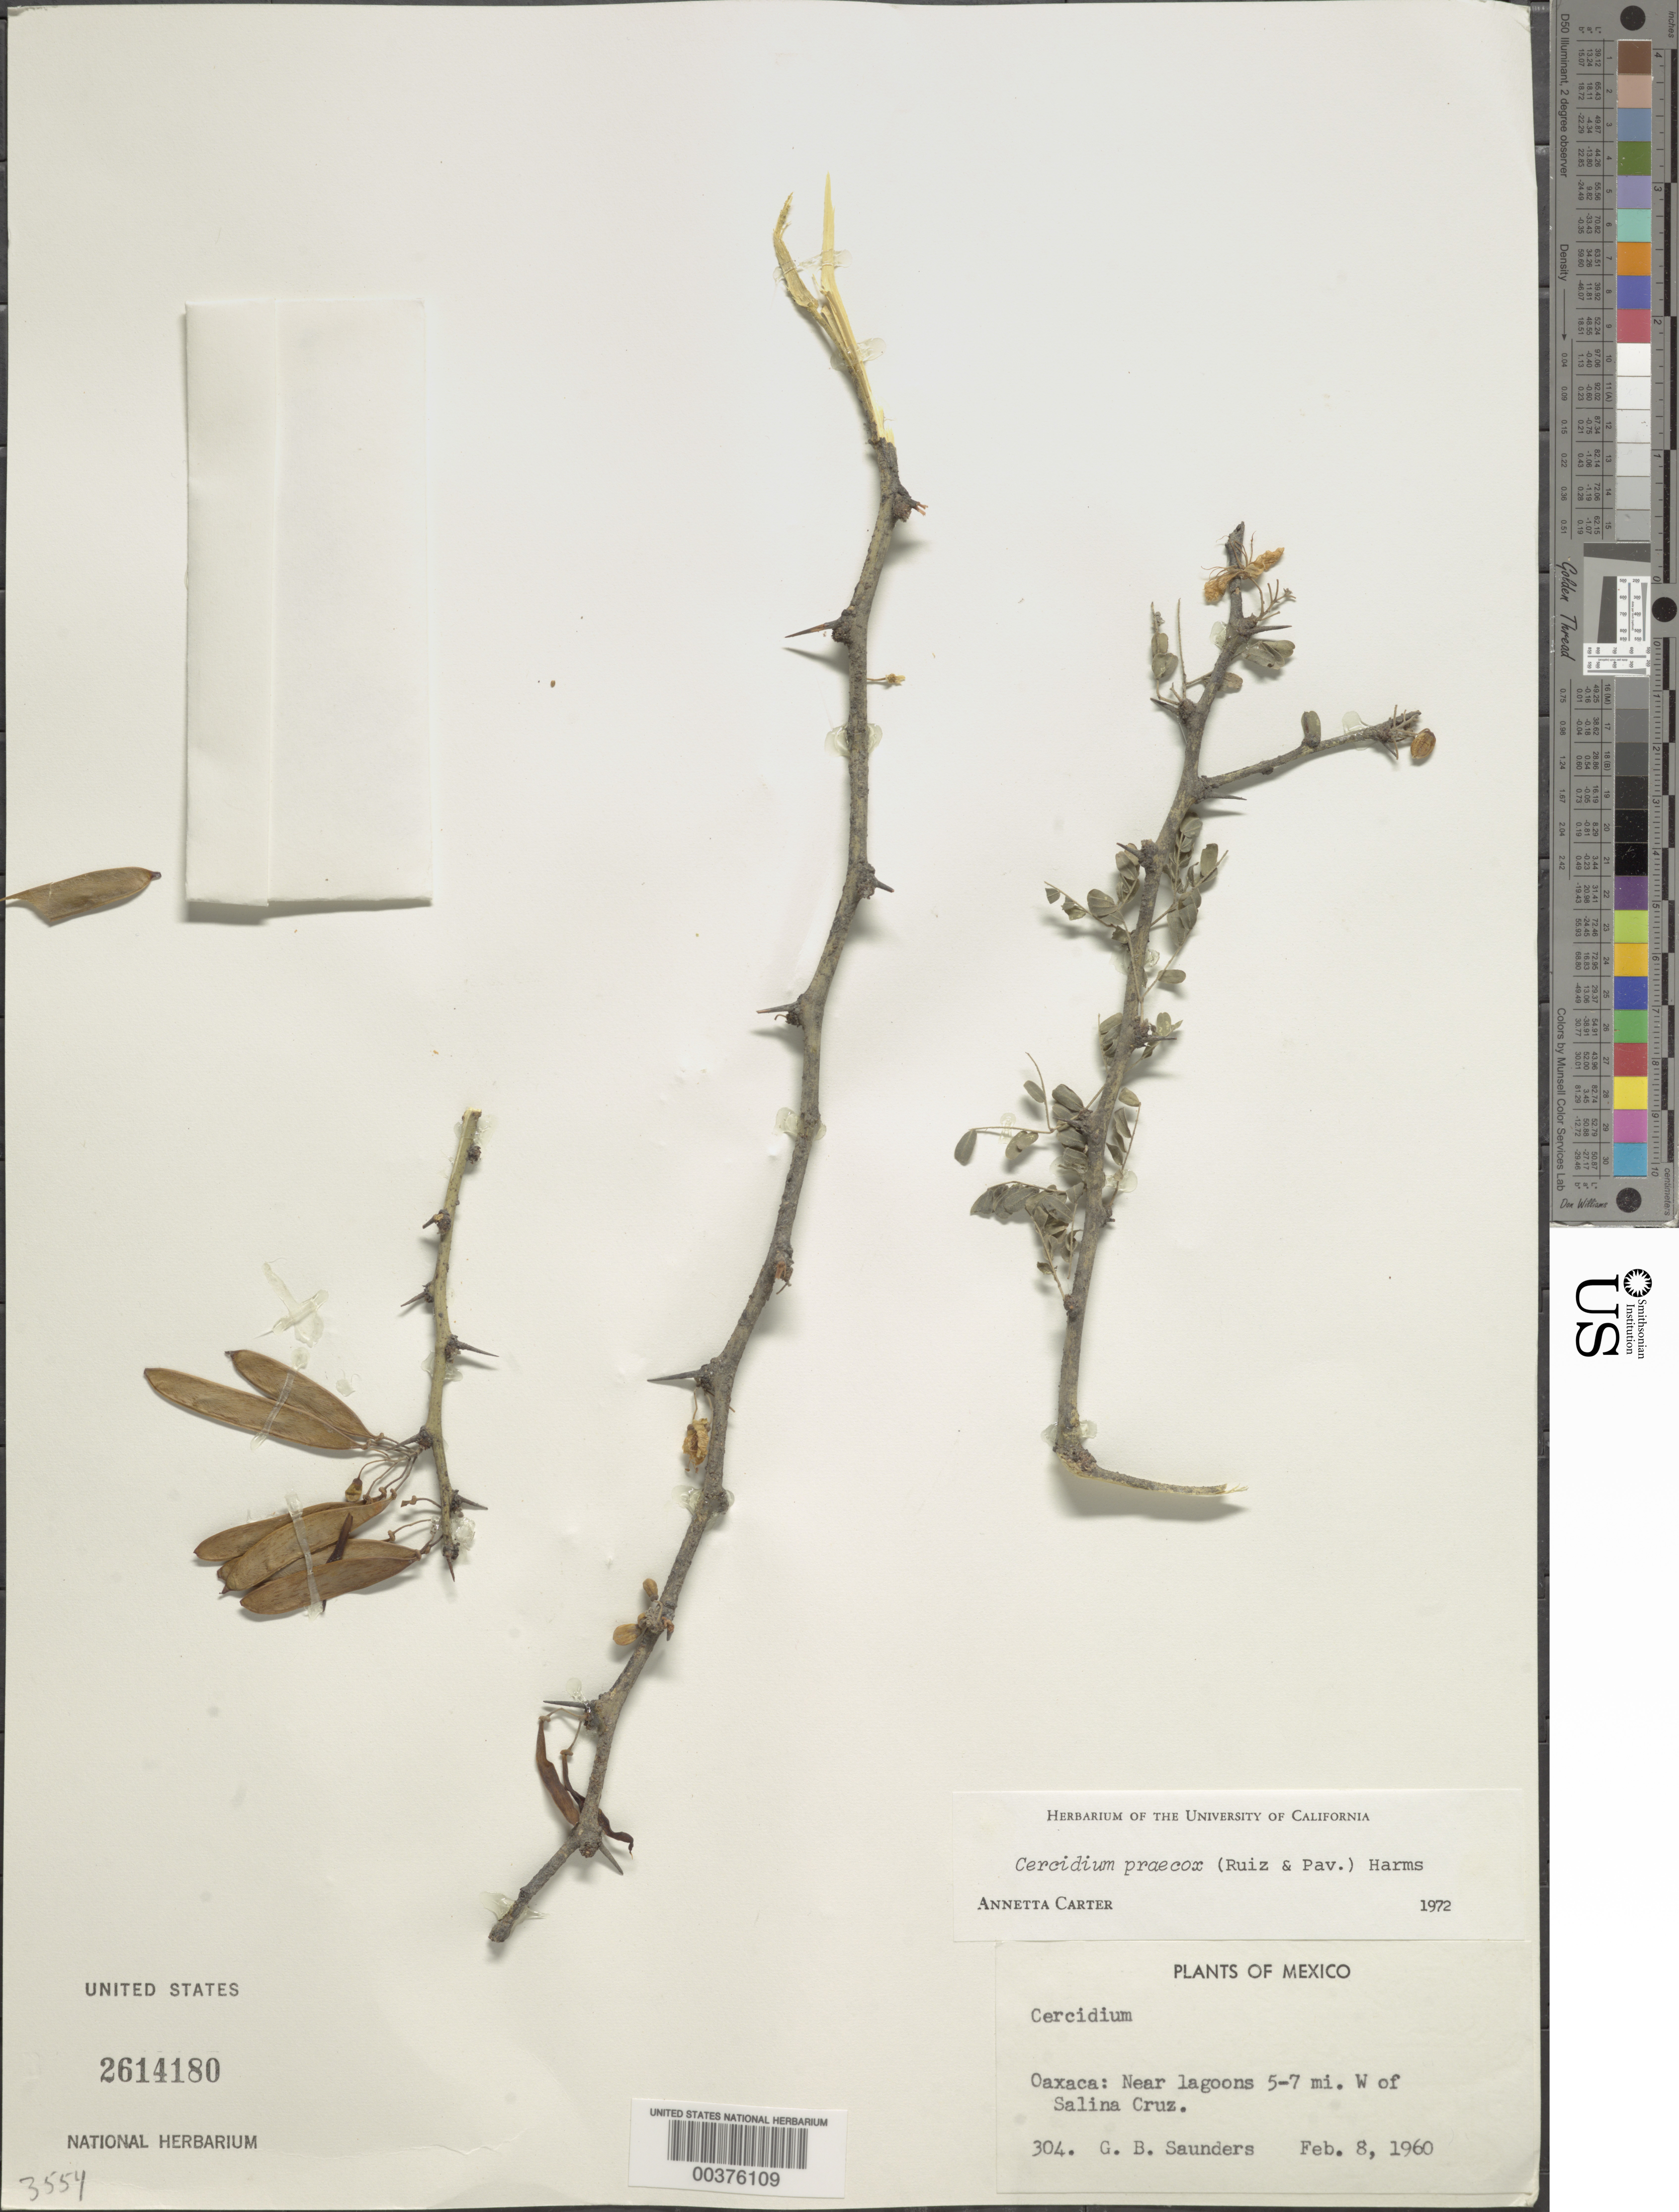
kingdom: Plantae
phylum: Tracheophyta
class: Magnoliopsida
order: Fabales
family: Fabaceae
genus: Parkinsonia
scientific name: Parkinsonia praecox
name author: (Ruiz & Pav.) J.E. Hawkins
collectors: G. B. Saunders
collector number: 304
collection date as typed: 08 Feb 1960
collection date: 1960-02-08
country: Mexico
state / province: Oaxaca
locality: Near lagoons 5-7 mi W of salina cruz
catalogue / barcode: US 2614180